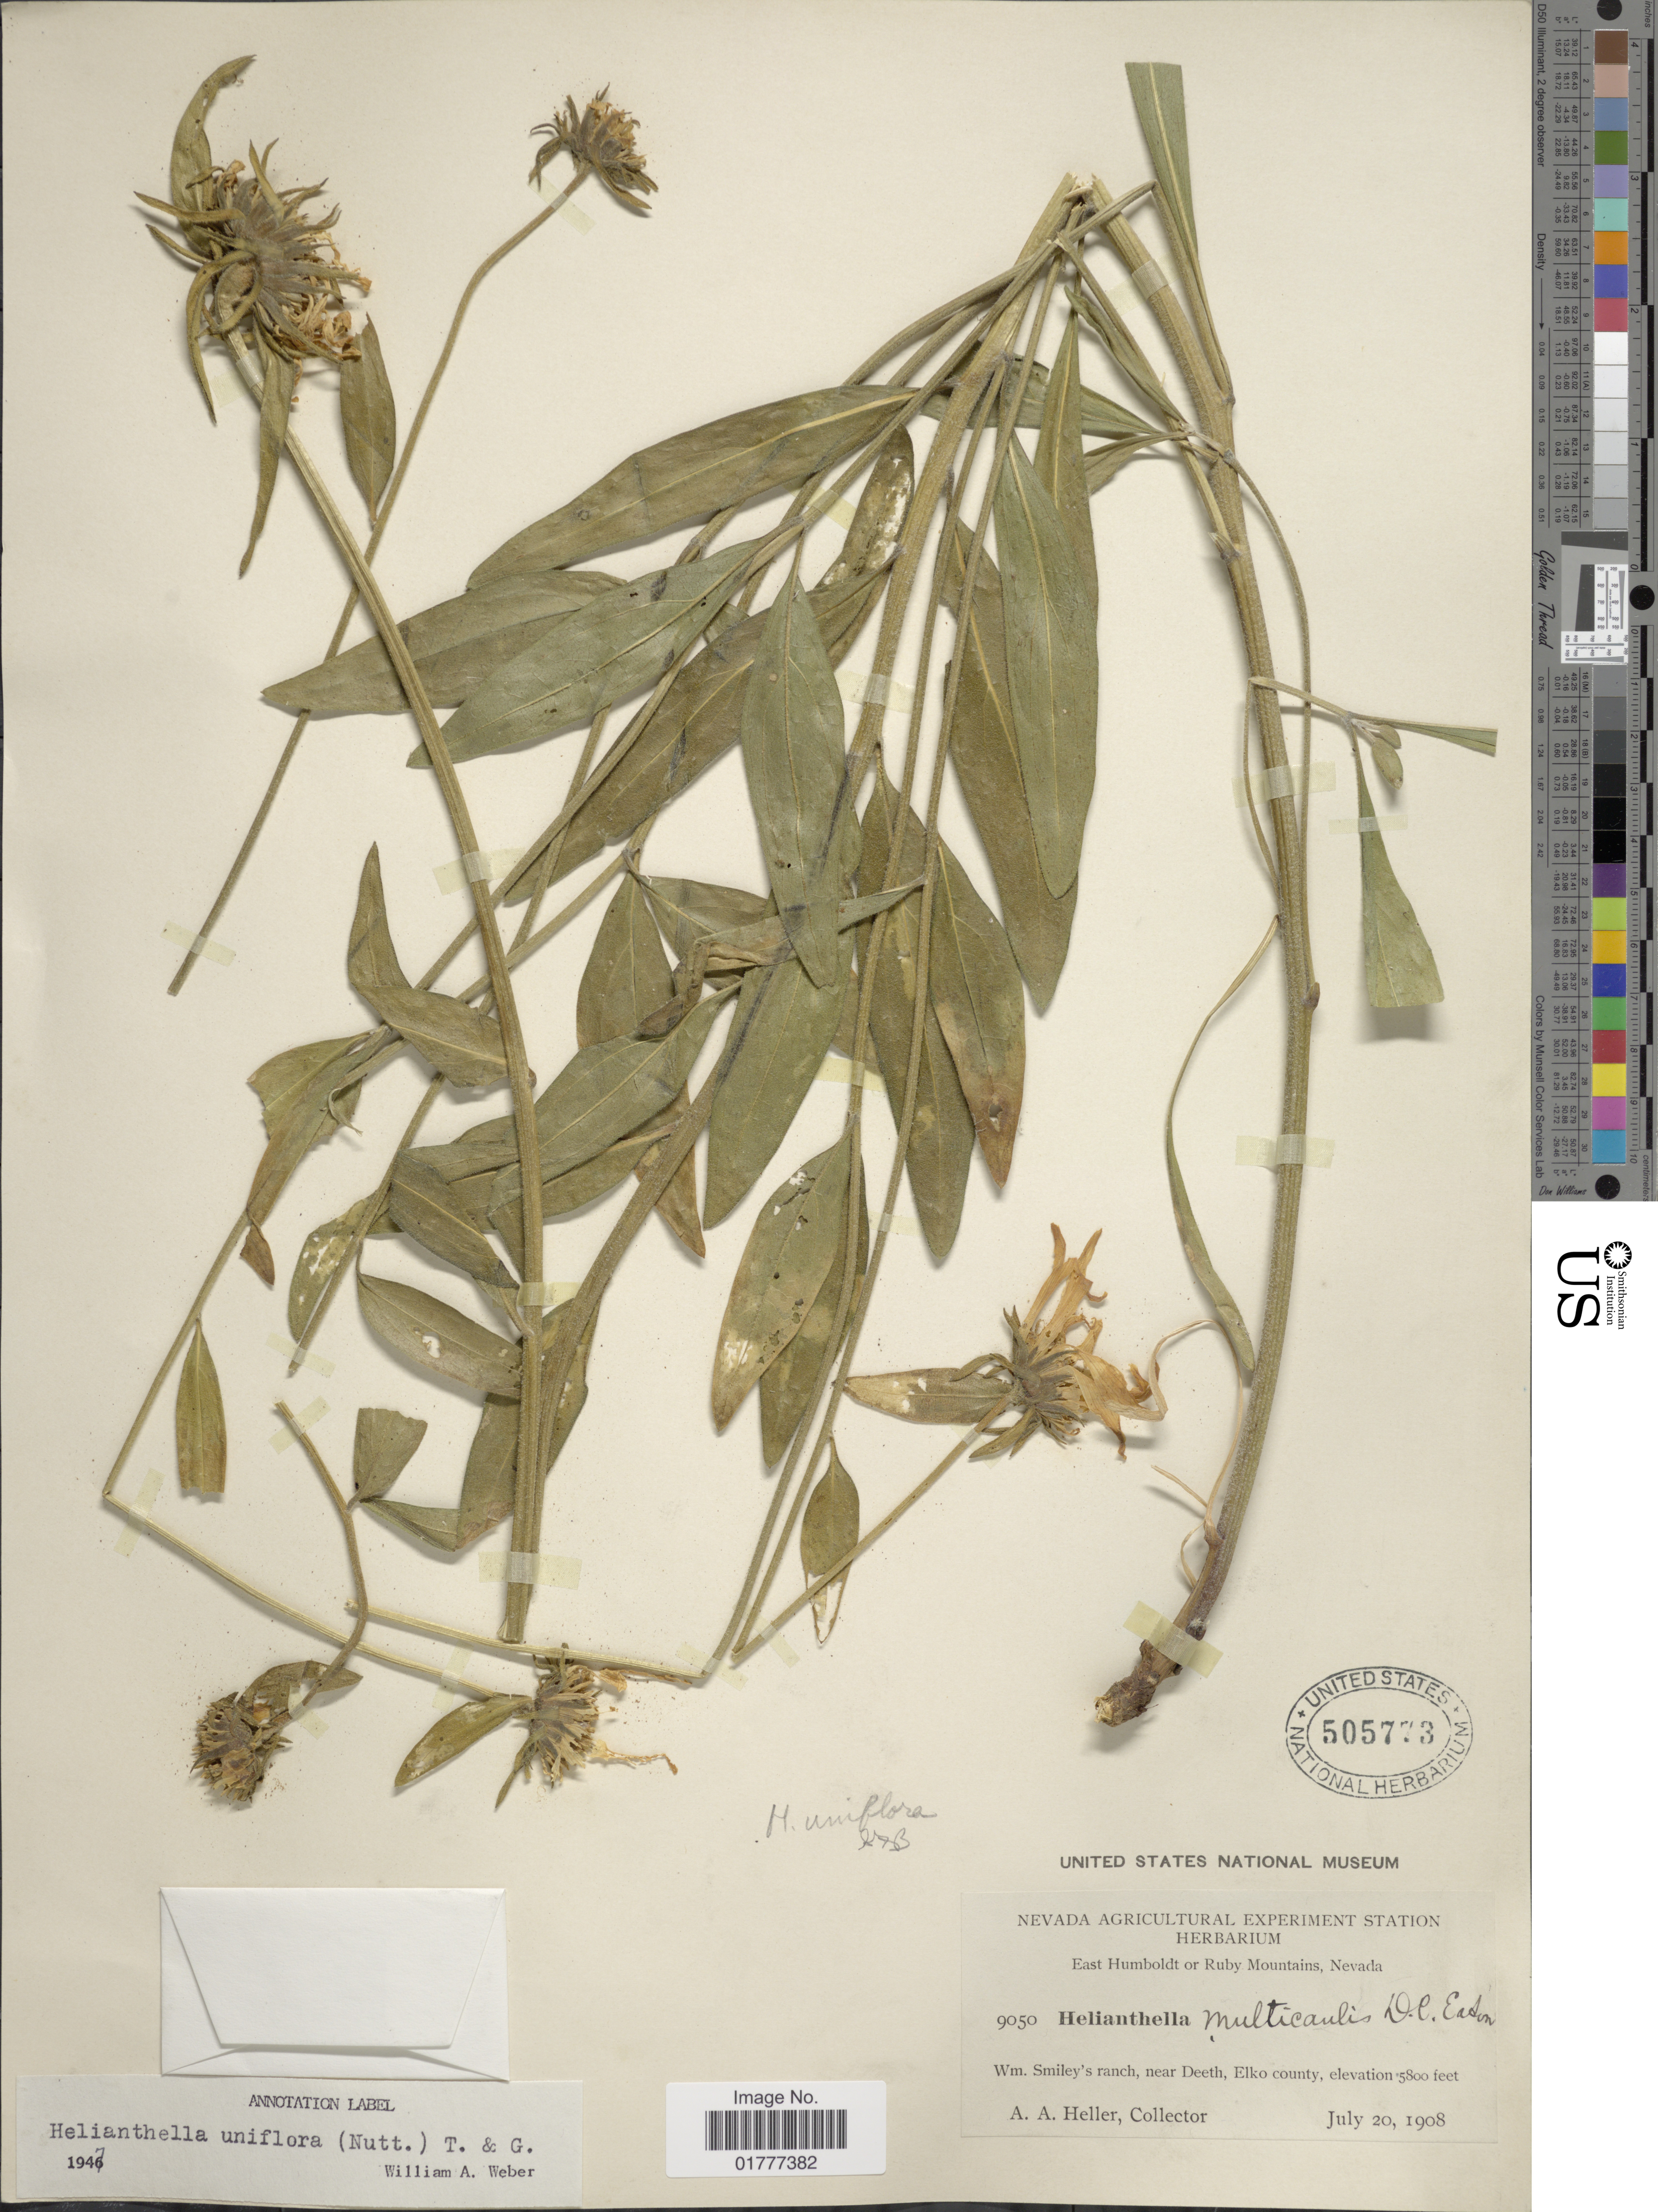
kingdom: Plantae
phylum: Tracheophyta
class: Magnoliopsida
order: Asterales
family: Asteraceae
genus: Helianthella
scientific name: Helianthella uniflora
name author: Torr. & A. Gray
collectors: A. A. Heller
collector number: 9050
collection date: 1908-07-20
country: United States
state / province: Nevada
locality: East Humboldt or Ruby Mountains, Wm. Smiley's ranch, near Deeth, Elko county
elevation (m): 1768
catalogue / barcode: US 505773